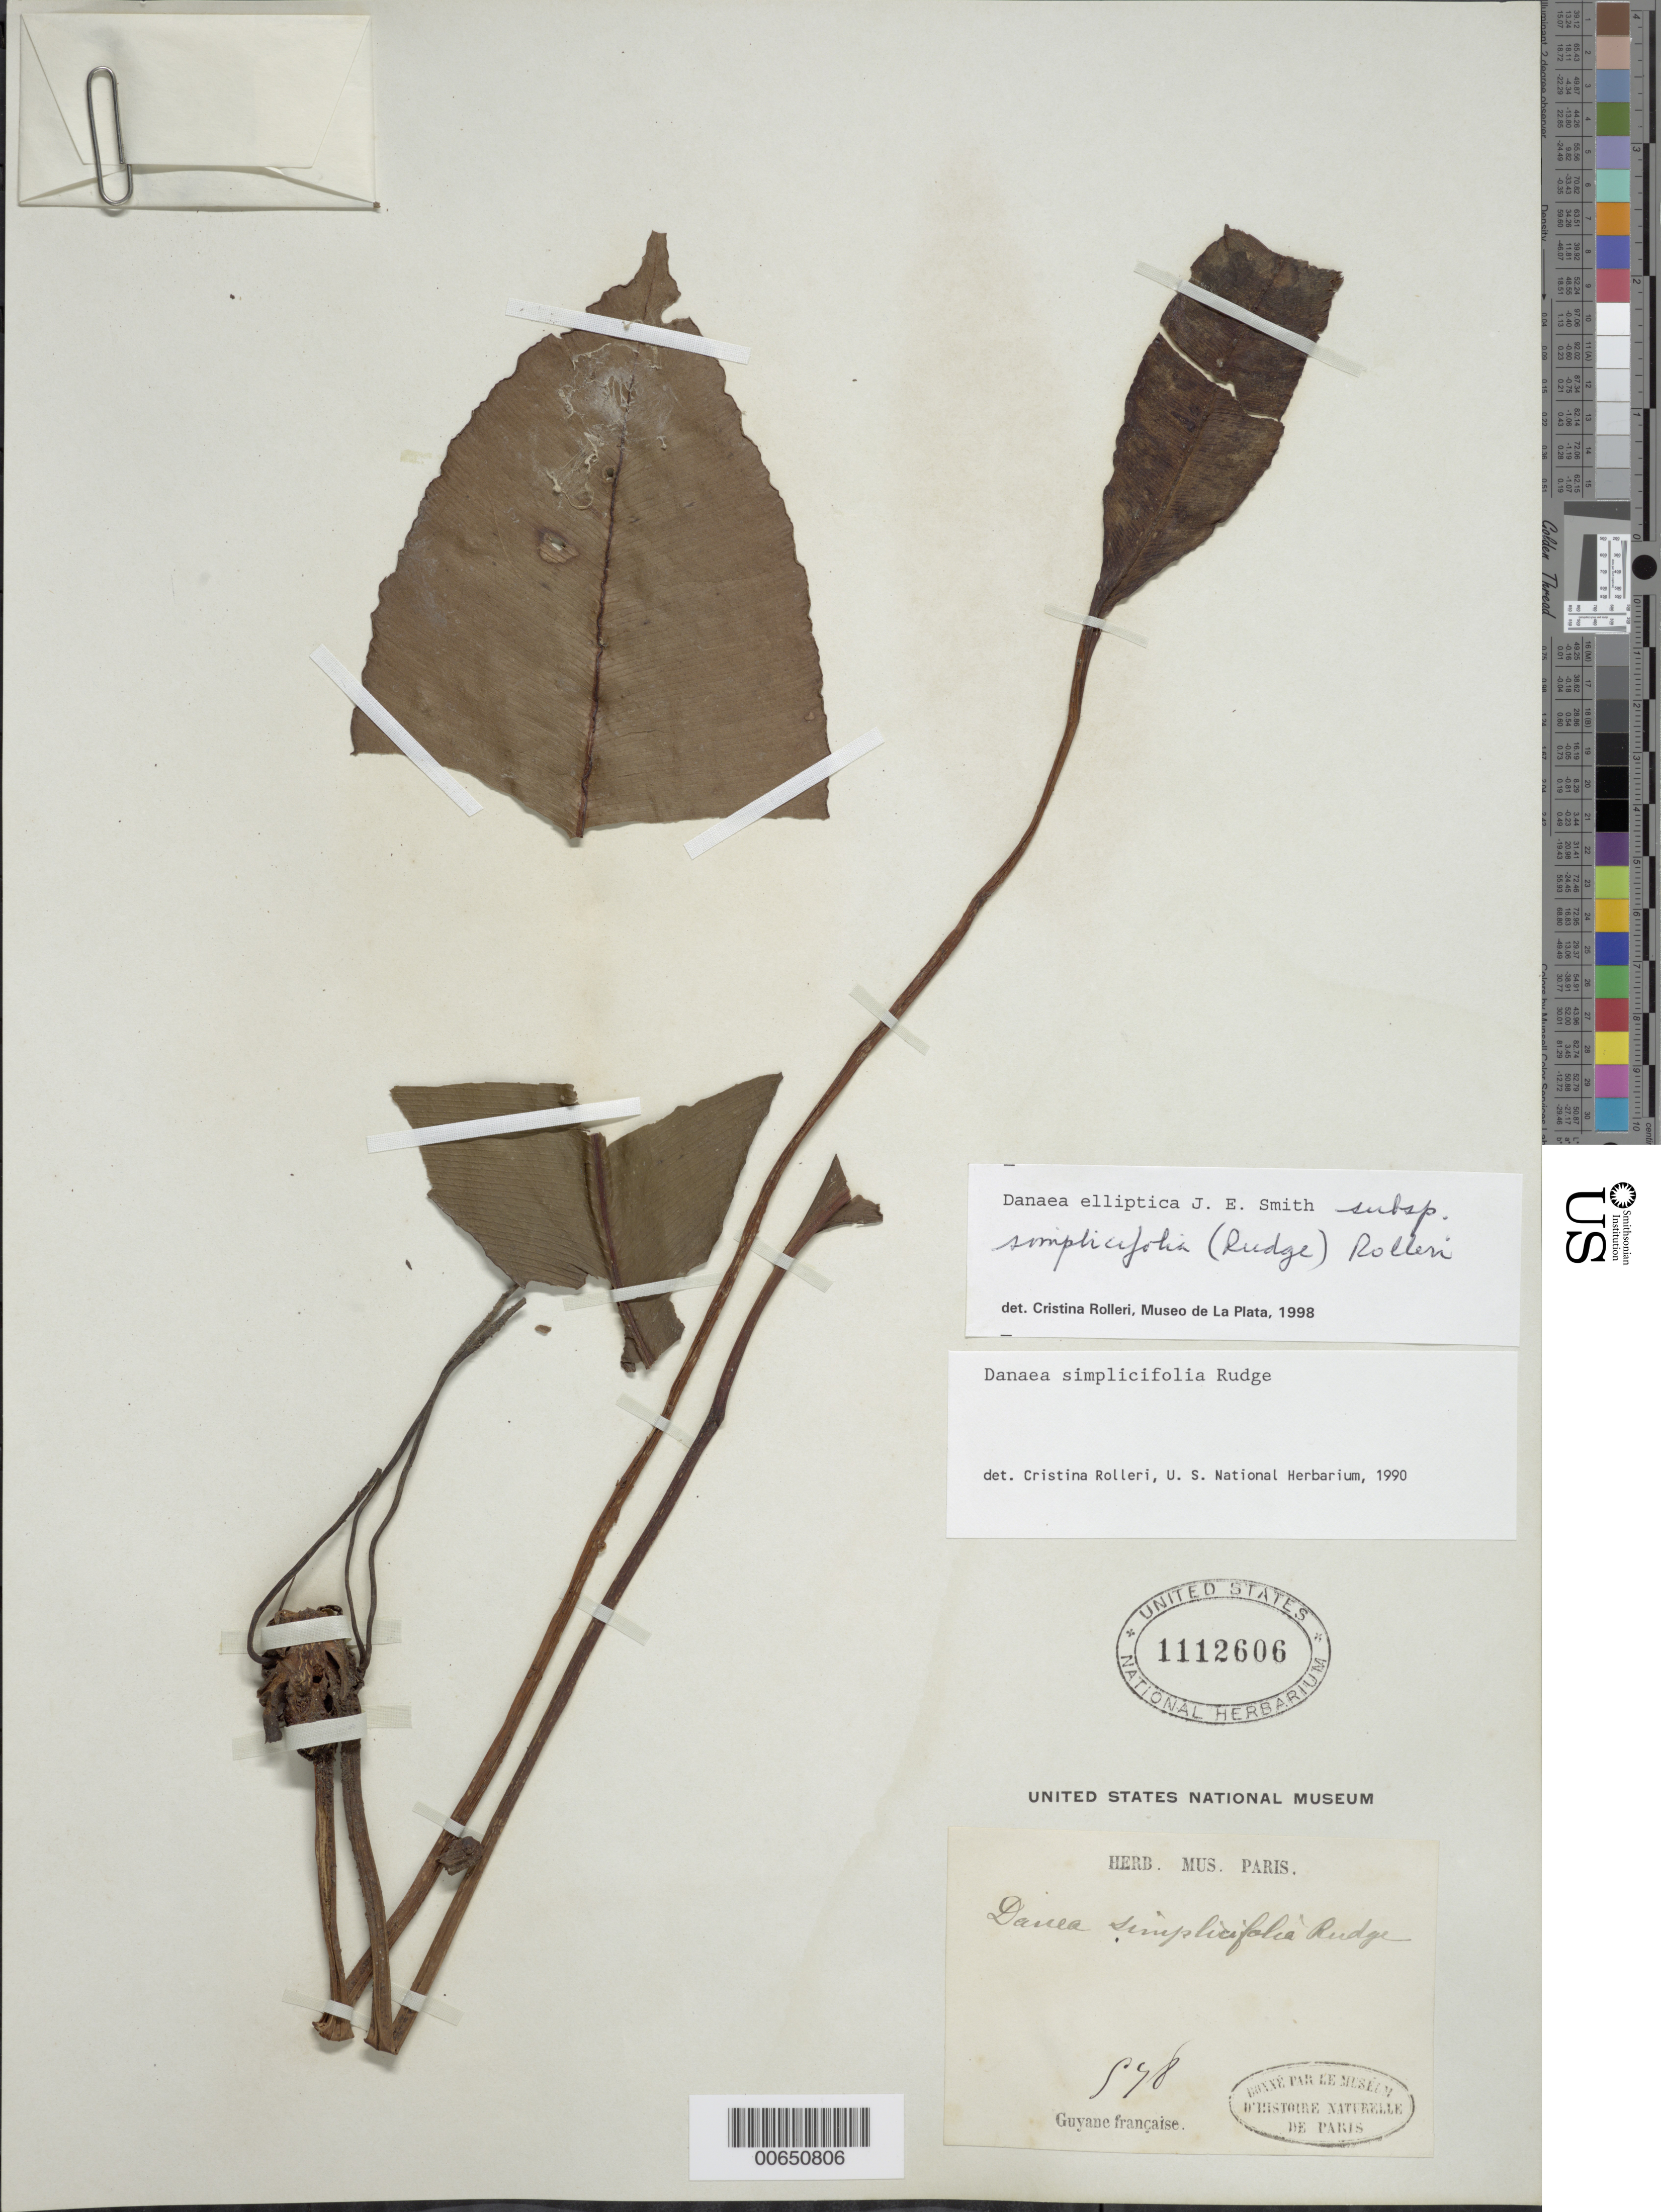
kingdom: Plantae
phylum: Tracheophyta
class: Polypodiopsida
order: Marattiales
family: Marattiaceae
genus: Danaea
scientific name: Danaea elliptica subsp. simplicifolia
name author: (Rudge) Rolleri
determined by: Rolleri, Cristina H.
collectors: F. M. R. Leprieur & E. Mélinon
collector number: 578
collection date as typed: s.d.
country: French Guiana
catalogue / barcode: US 1112606